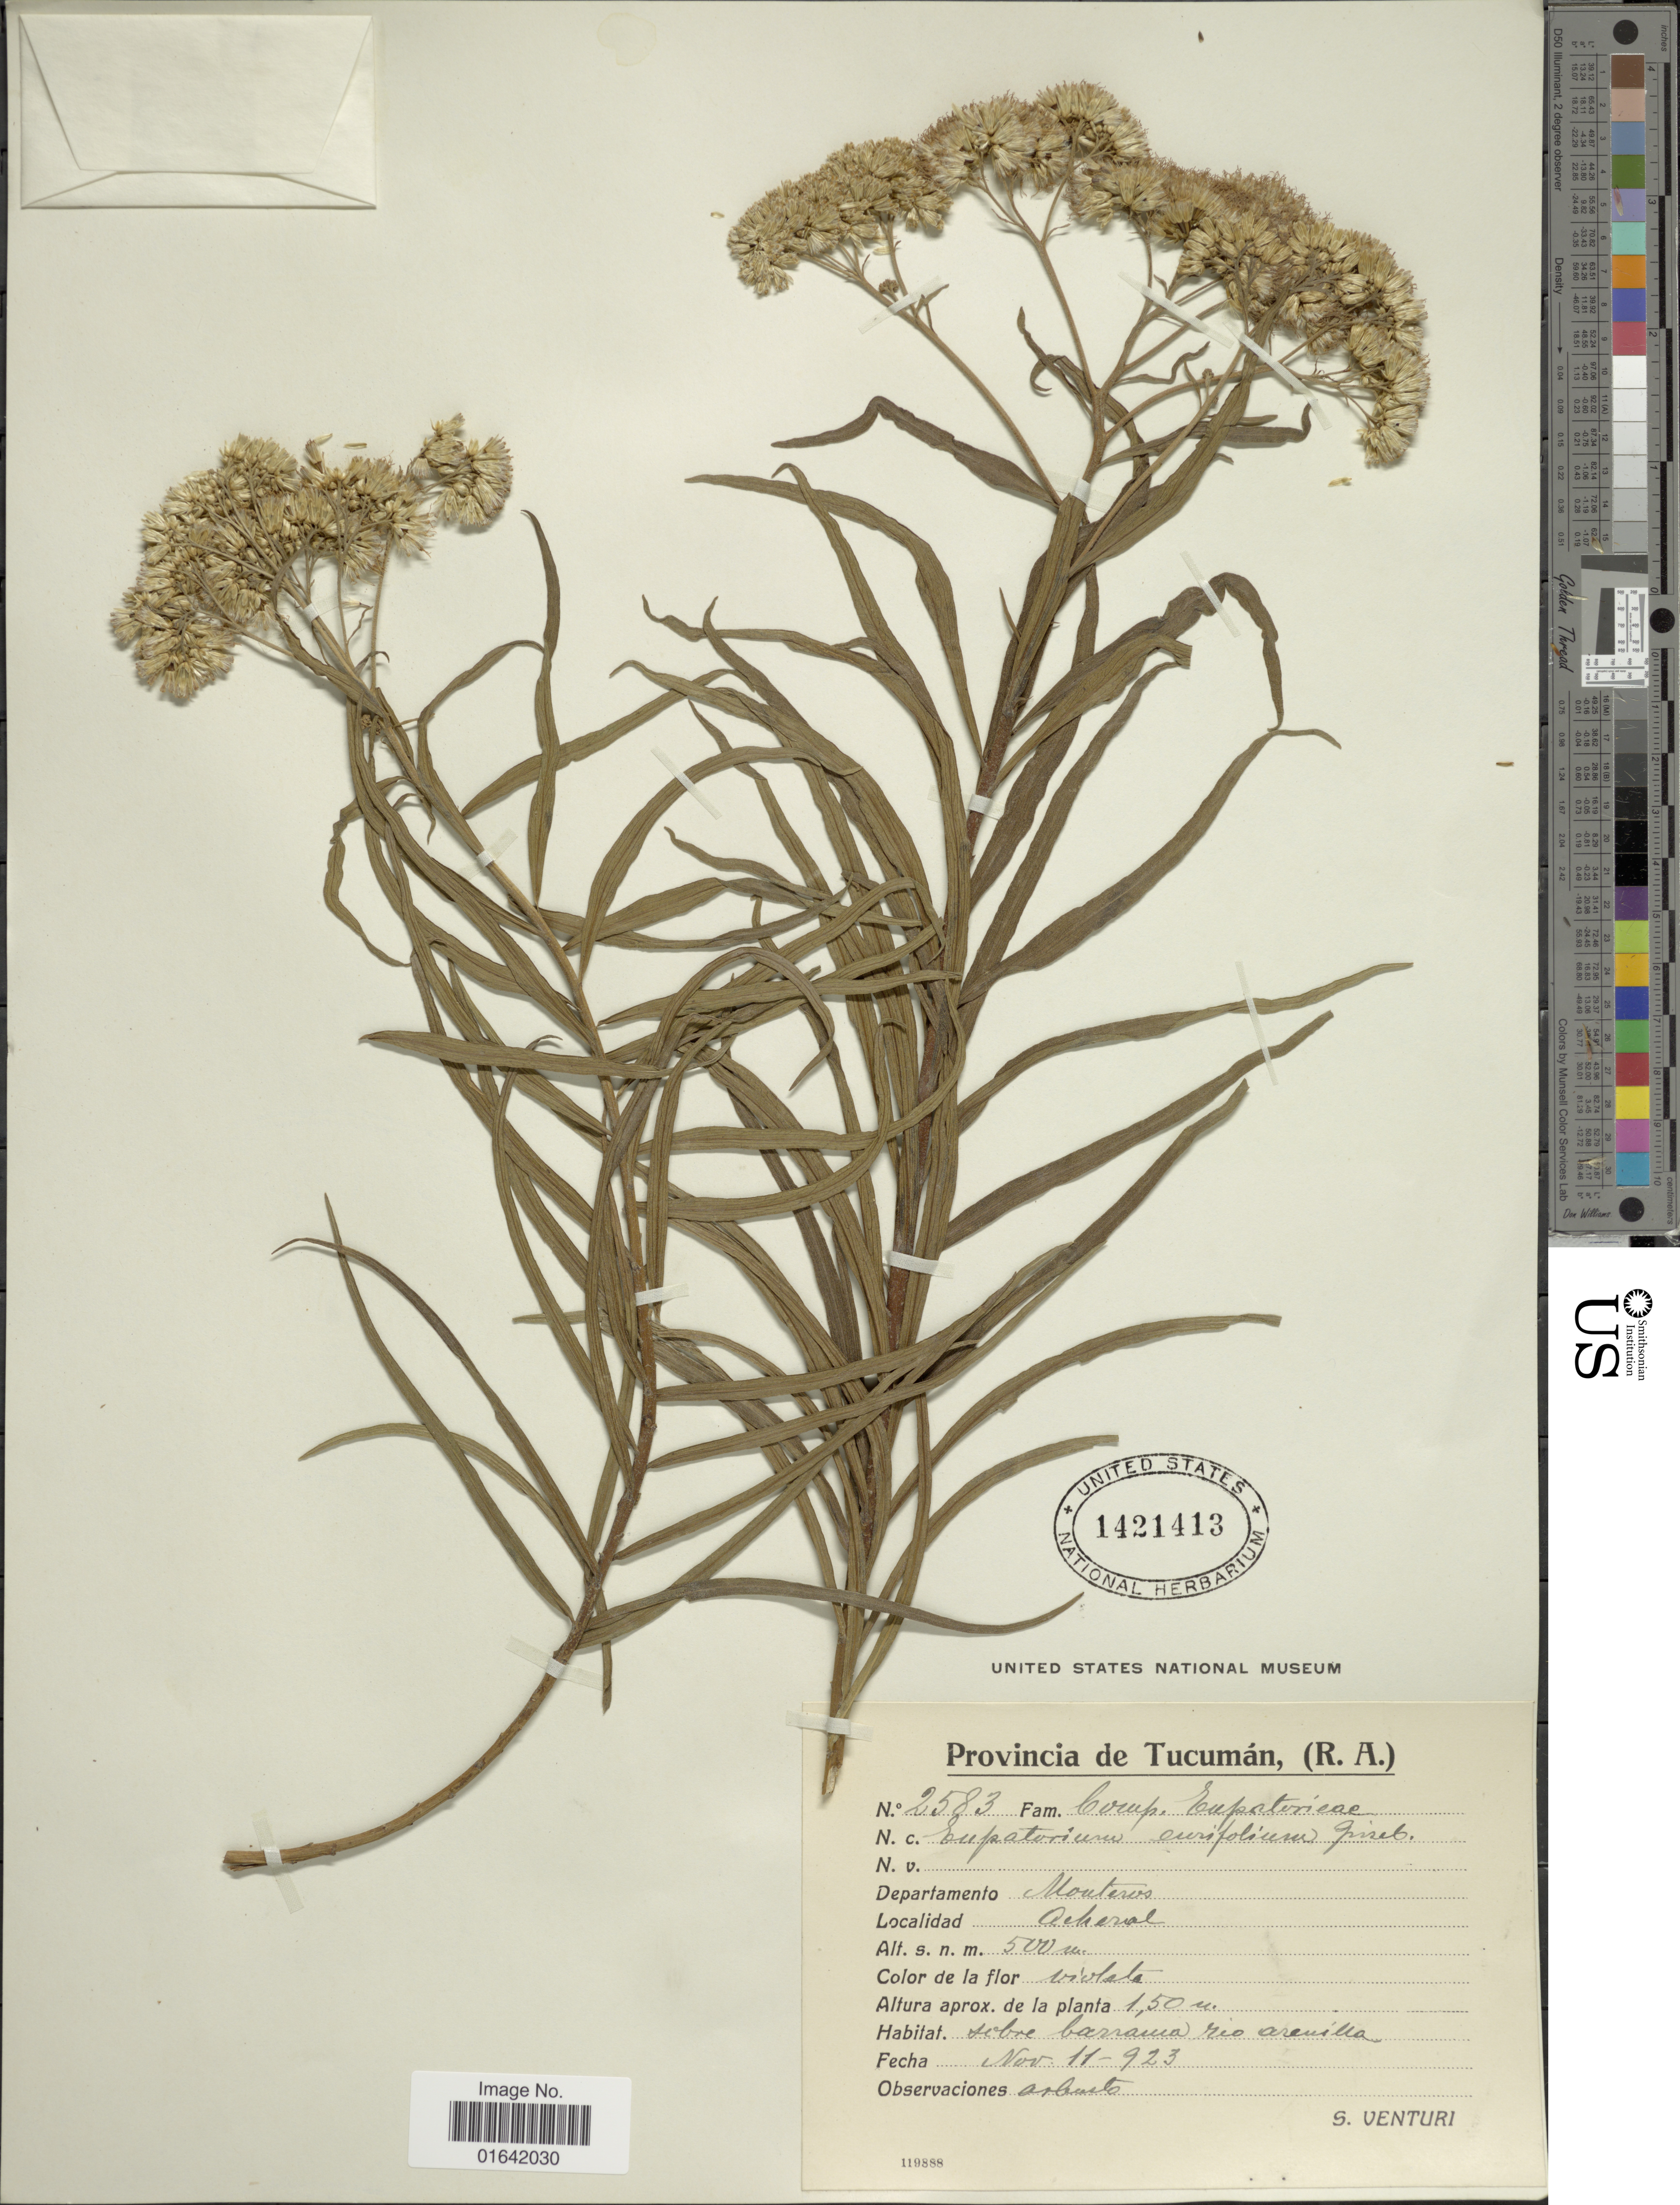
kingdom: Plantae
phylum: Tracheophyta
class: Magnoliopsida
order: Asterales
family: Asteraceae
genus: Campovassouria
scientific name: Campovassouria bupleurifolia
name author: (DC.) R.M. King & H. Rob.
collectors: S. Venturi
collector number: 2583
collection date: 1923-11-11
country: Argentina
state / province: Tucuman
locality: (R.A.) Departamento Monteros, Qeheral.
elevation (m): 500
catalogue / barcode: US 1421413